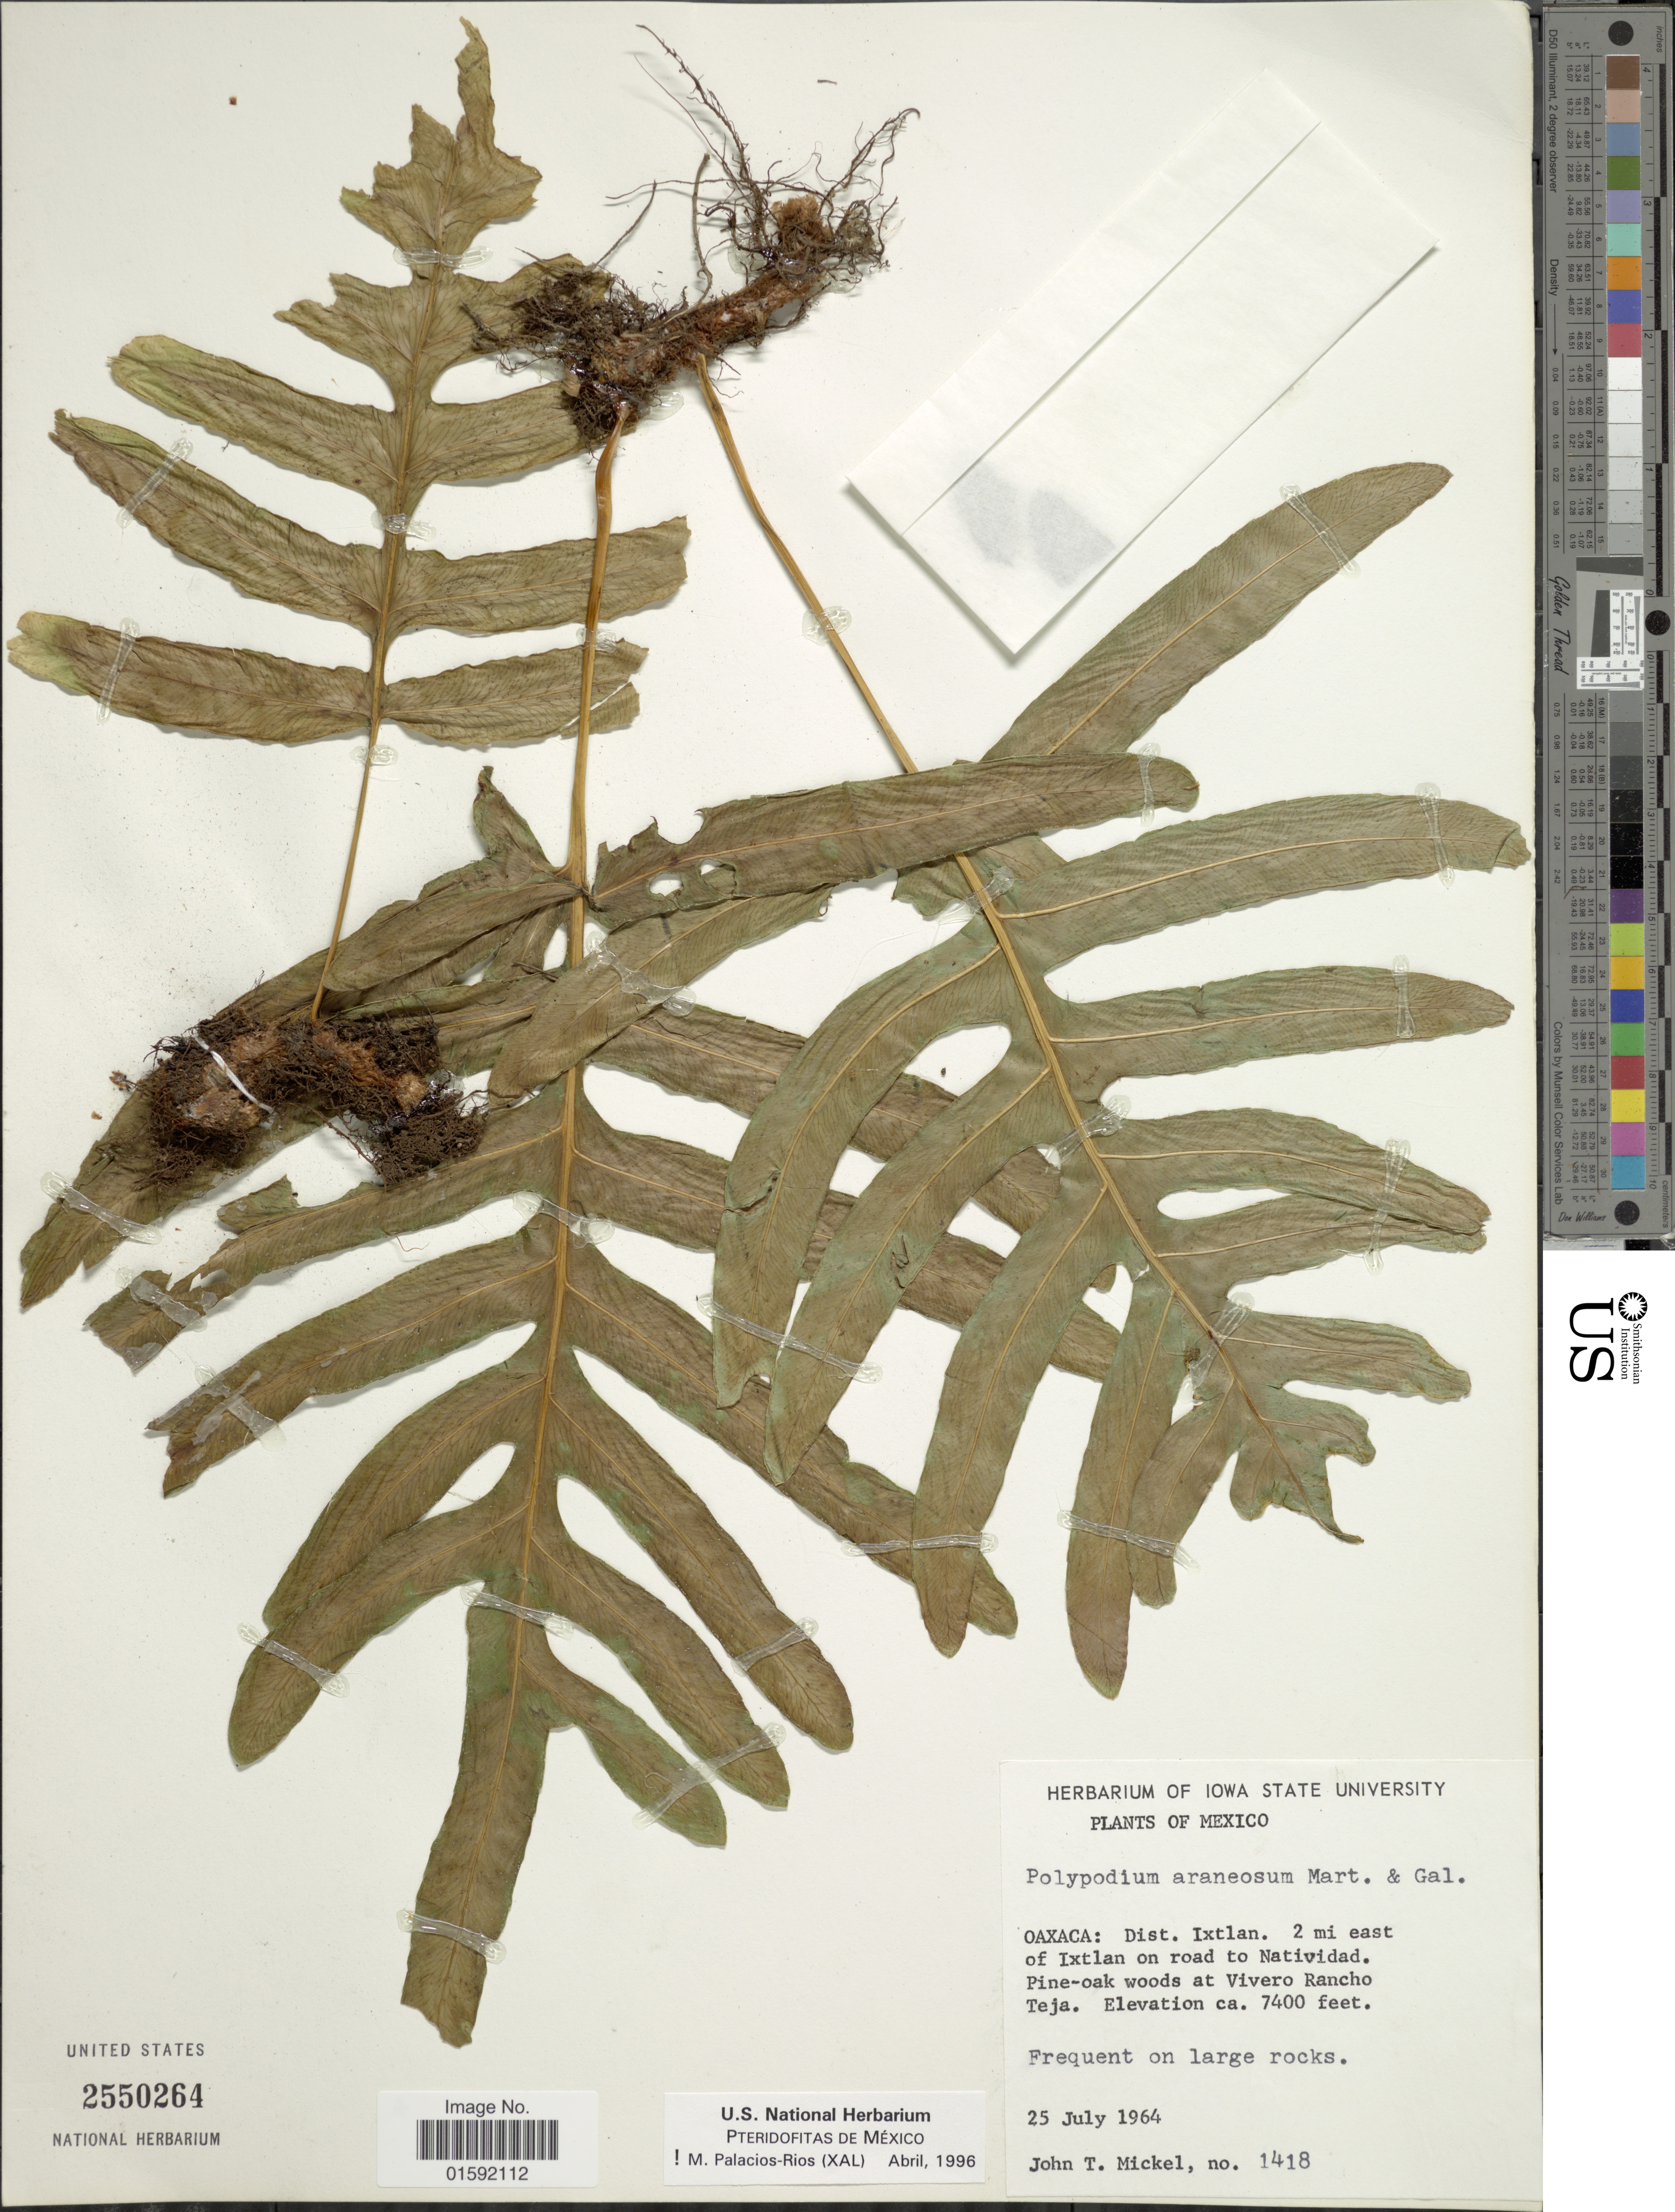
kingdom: Plantae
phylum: Tracheophyta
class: Polypodiopsida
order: Polypodiales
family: Polypodiaceae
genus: Phlebodium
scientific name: Phlebodium araneosum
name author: (M. Martens) Mickel & Beitel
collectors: J. T. Mickel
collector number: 1418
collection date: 1964-01-25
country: Mexico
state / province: Oaxaca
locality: Dist. Ixtlan, 2 mi east of Ixtlan on road to Natividad, Pine-oak woods at Vivero Rancho Teja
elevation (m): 2256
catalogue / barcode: US 255264